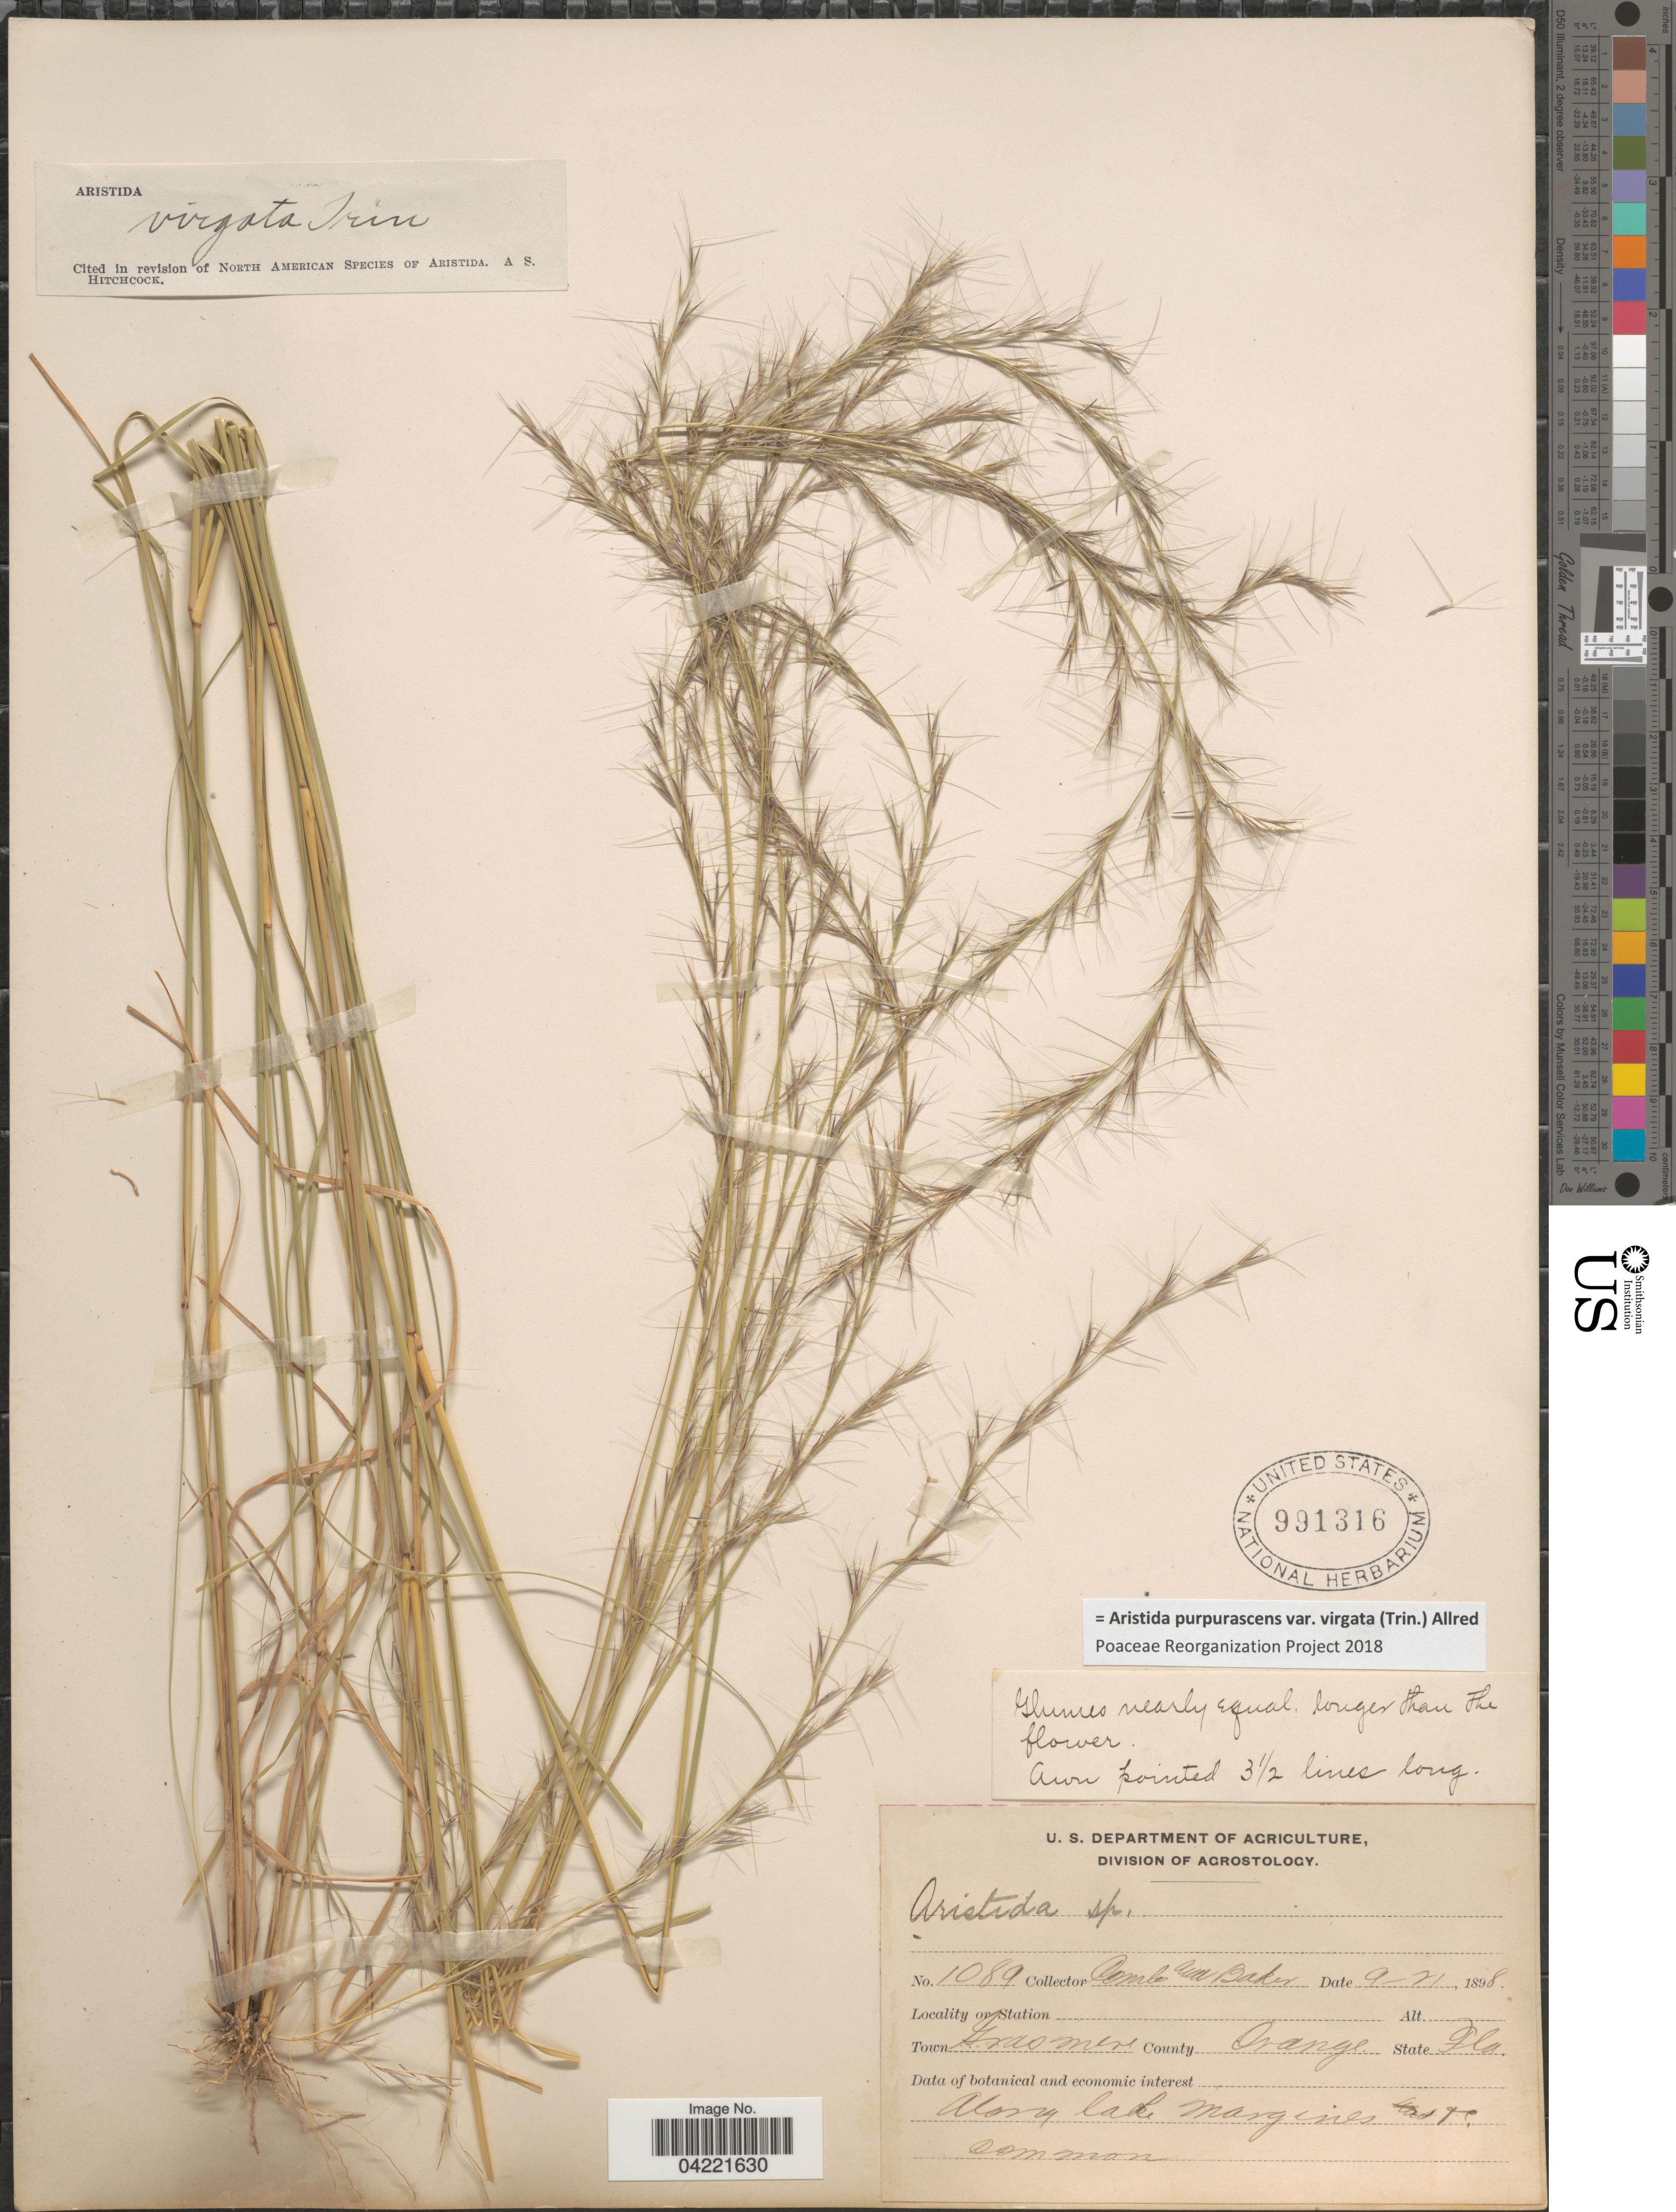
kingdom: Plantae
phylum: Tracheophyta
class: Liliopsida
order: Poales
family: Poaceae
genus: Aristida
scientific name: Aristida purpurascens var. virgata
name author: (Trin.) Allred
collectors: -. Combs & -- Baker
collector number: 1089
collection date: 1898-09-21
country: United States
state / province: Florida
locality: Town Grasmere. County Orange. Along lake margines.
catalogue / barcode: US 991316